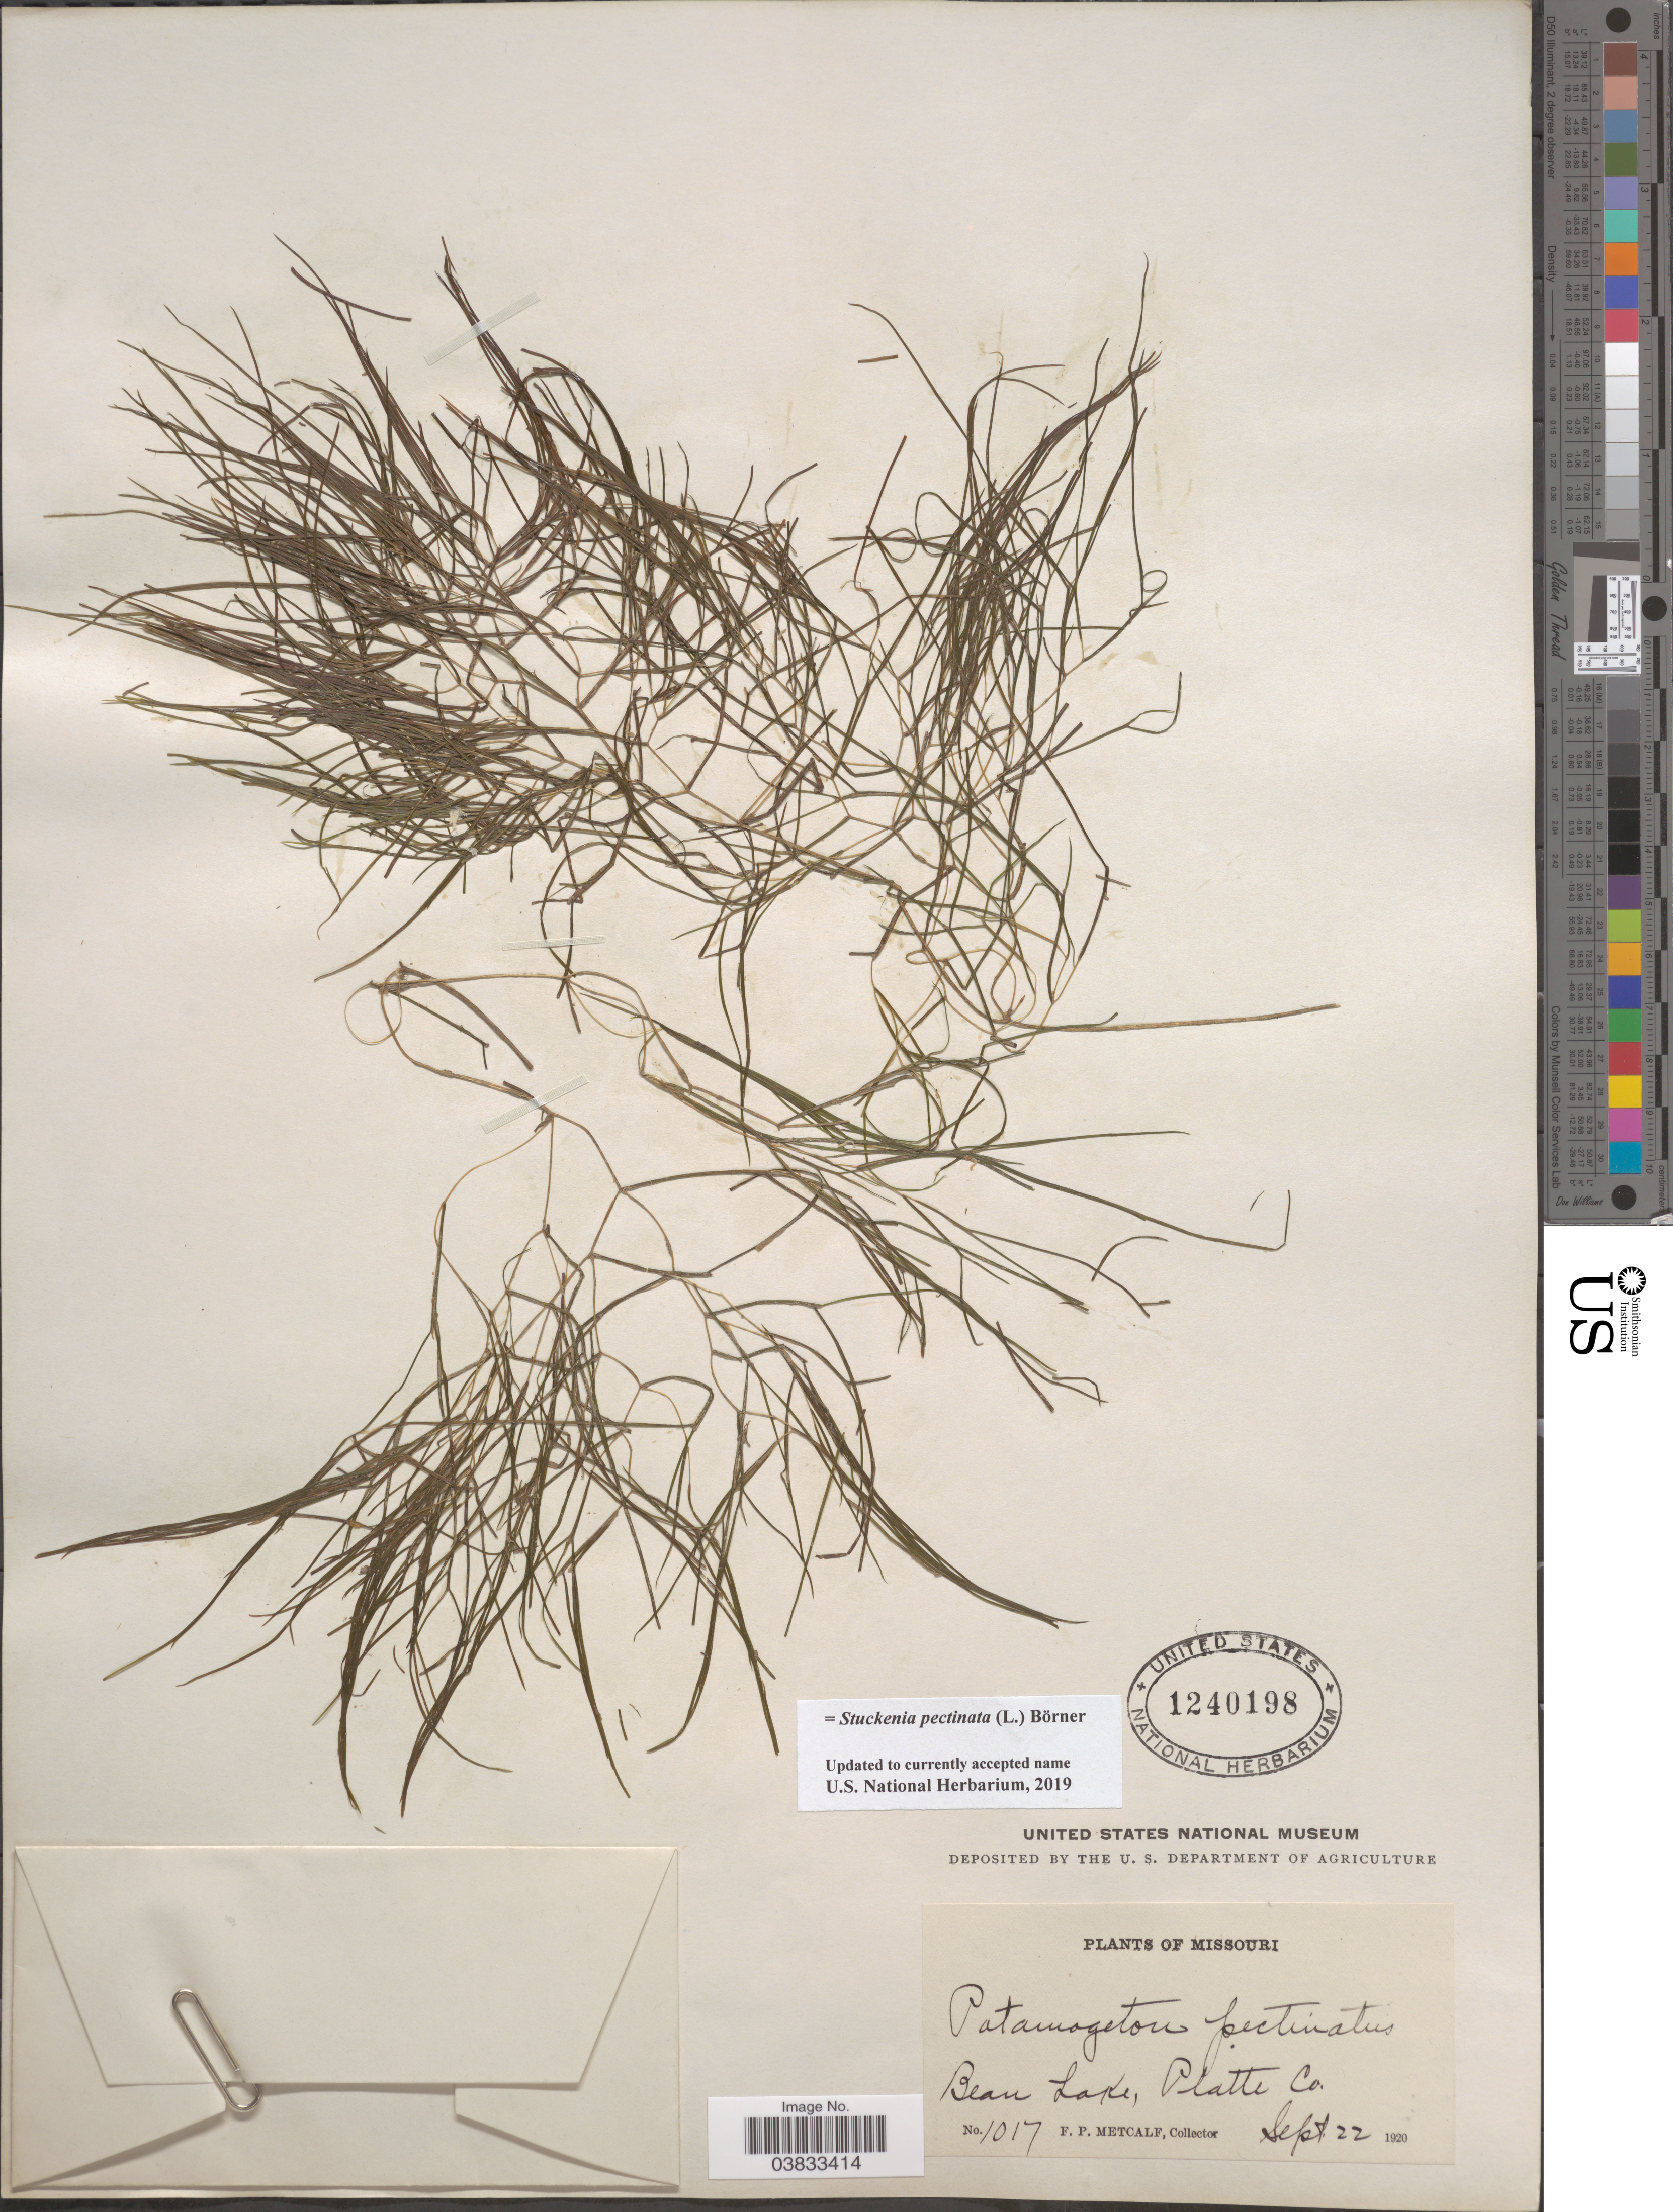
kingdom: Plantae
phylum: Tracheophyta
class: Liliopsida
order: Alismatales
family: Potamogetonaceae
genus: Stuckenia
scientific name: Stuckenia pectinata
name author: (L.) Börner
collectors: F. Metcalf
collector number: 1017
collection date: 1920-09-22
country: United States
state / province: Missouri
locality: Beau Lake, Platte Co.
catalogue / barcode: US 1240198